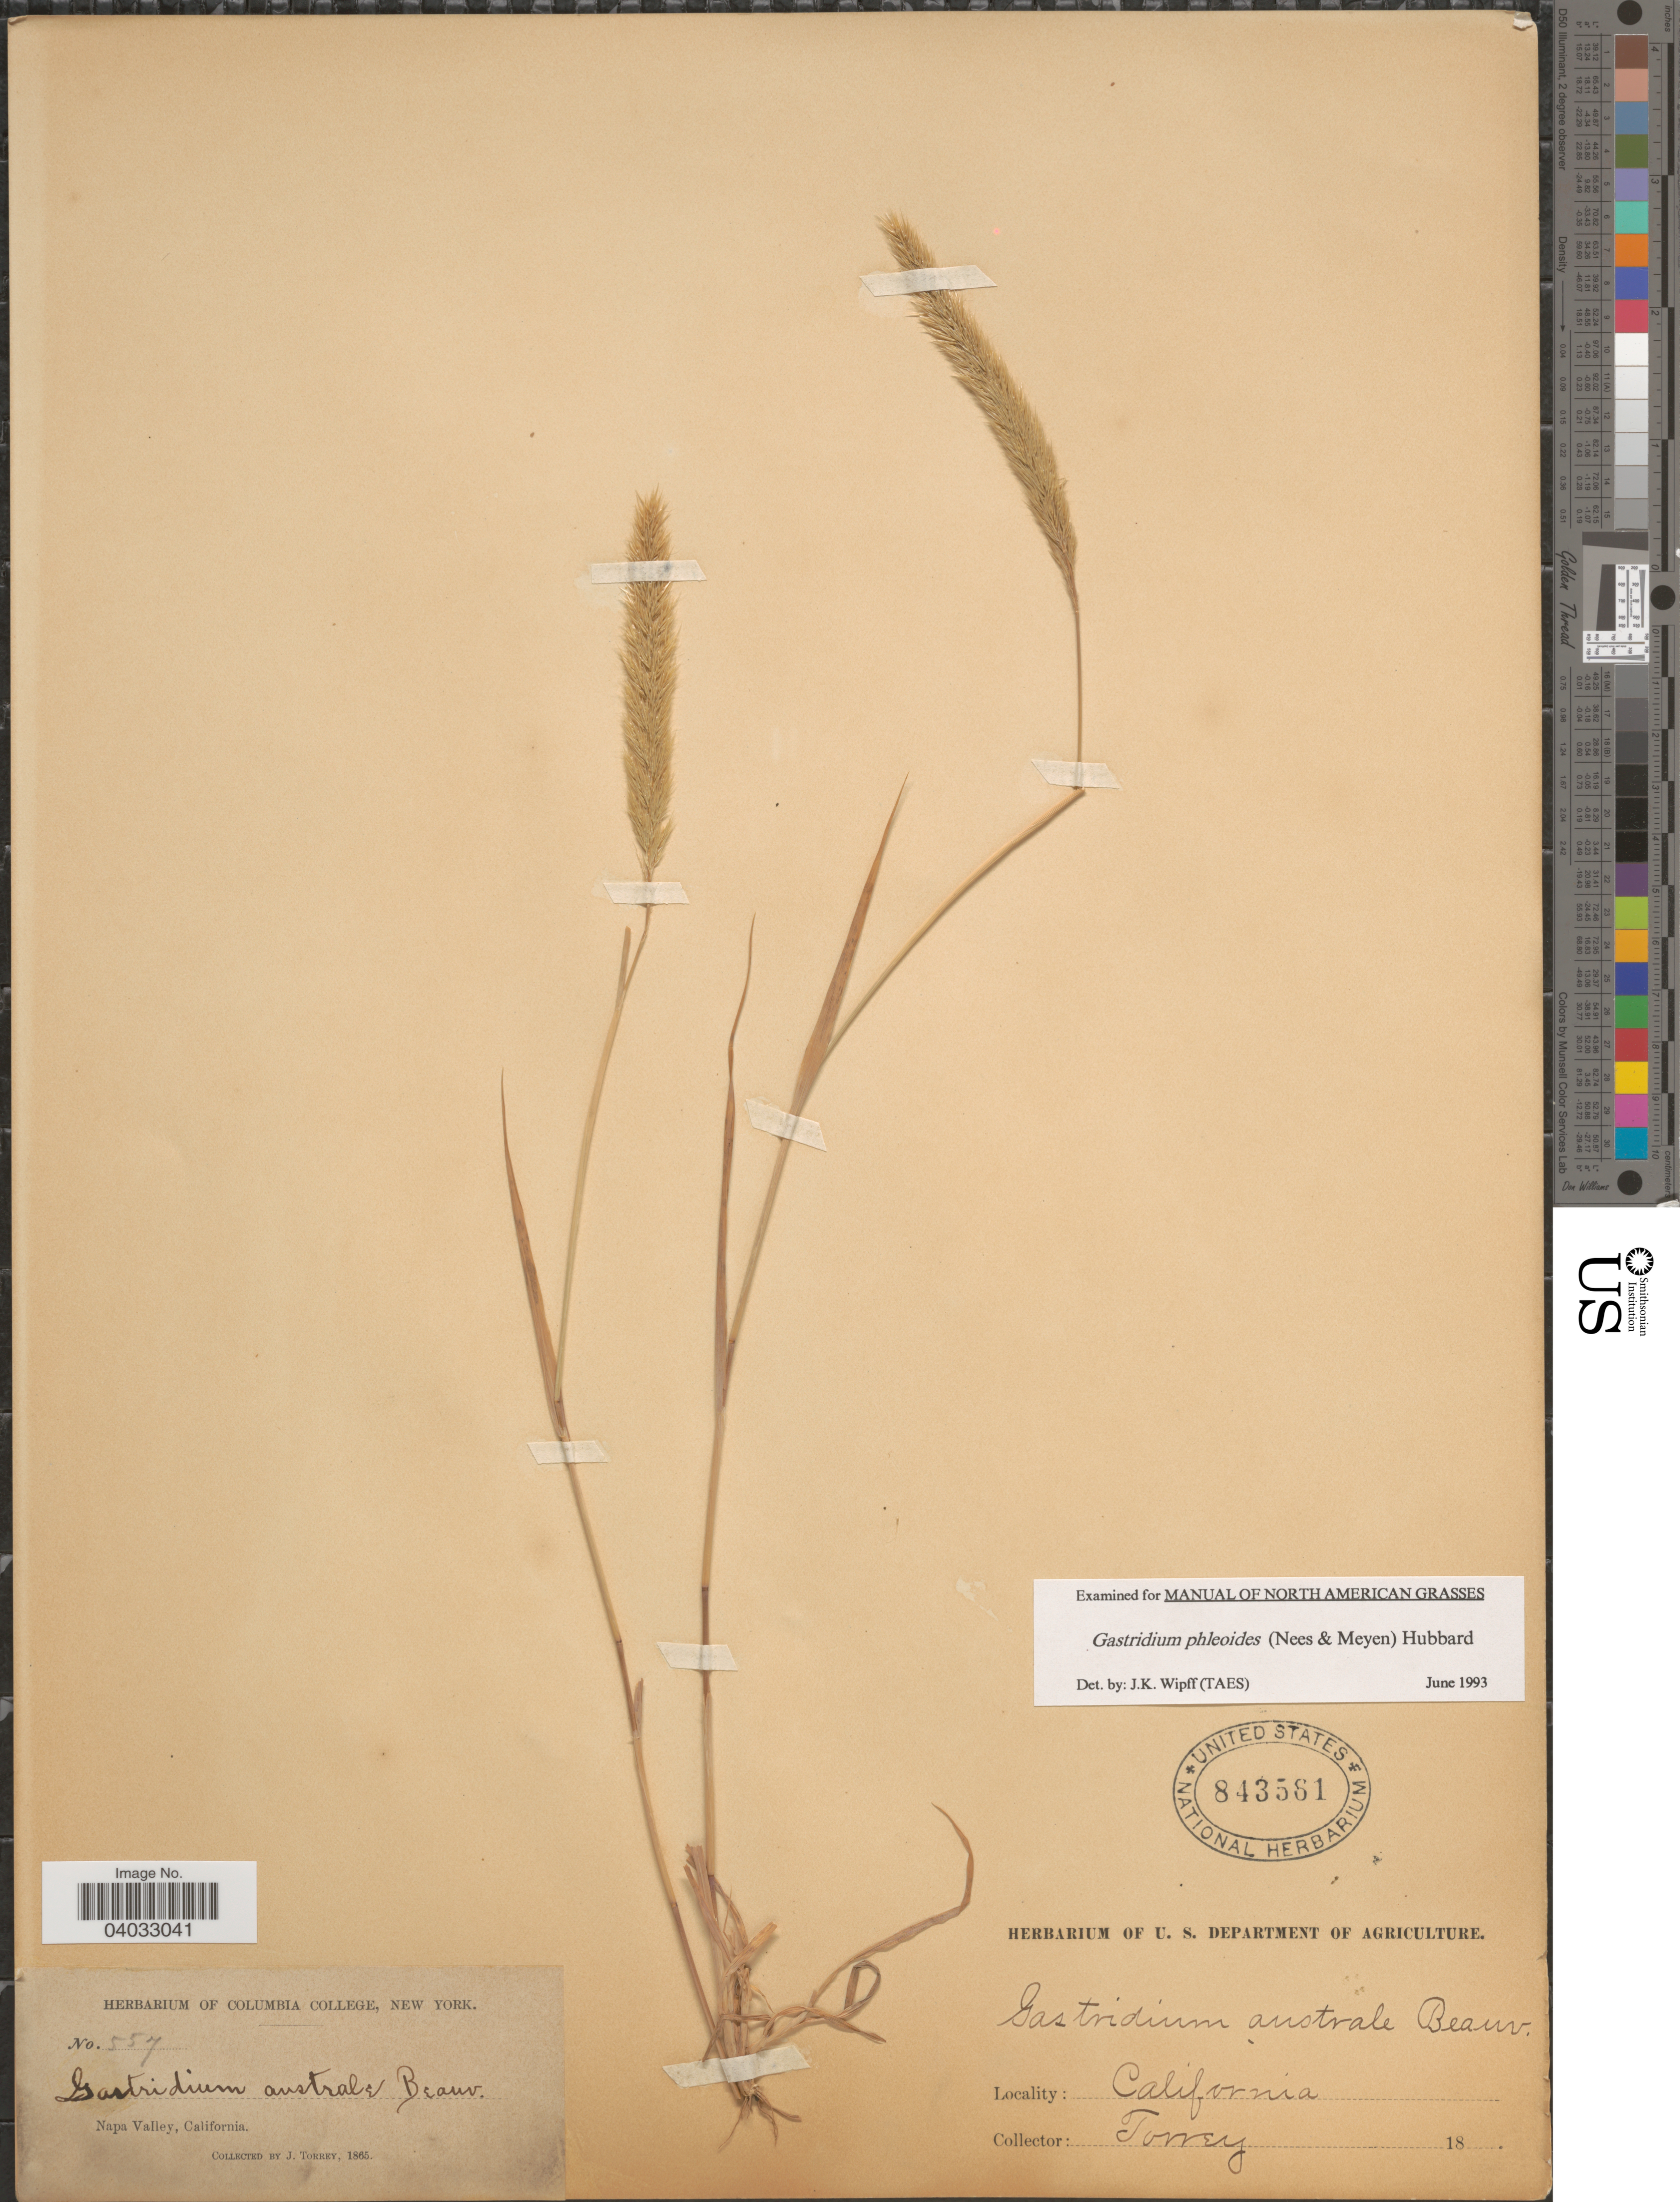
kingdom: Plantae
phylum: Tracheophyta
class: Liliopsida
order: Poales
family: Poaceae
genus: Gastridium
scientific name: Gastridium phleoides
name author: (Nees) C.E. Hubb.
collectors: J. Torrey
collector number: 557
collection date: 1865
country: United States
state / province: California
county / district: Napa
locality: Napa Valley.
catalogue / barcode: US 843561